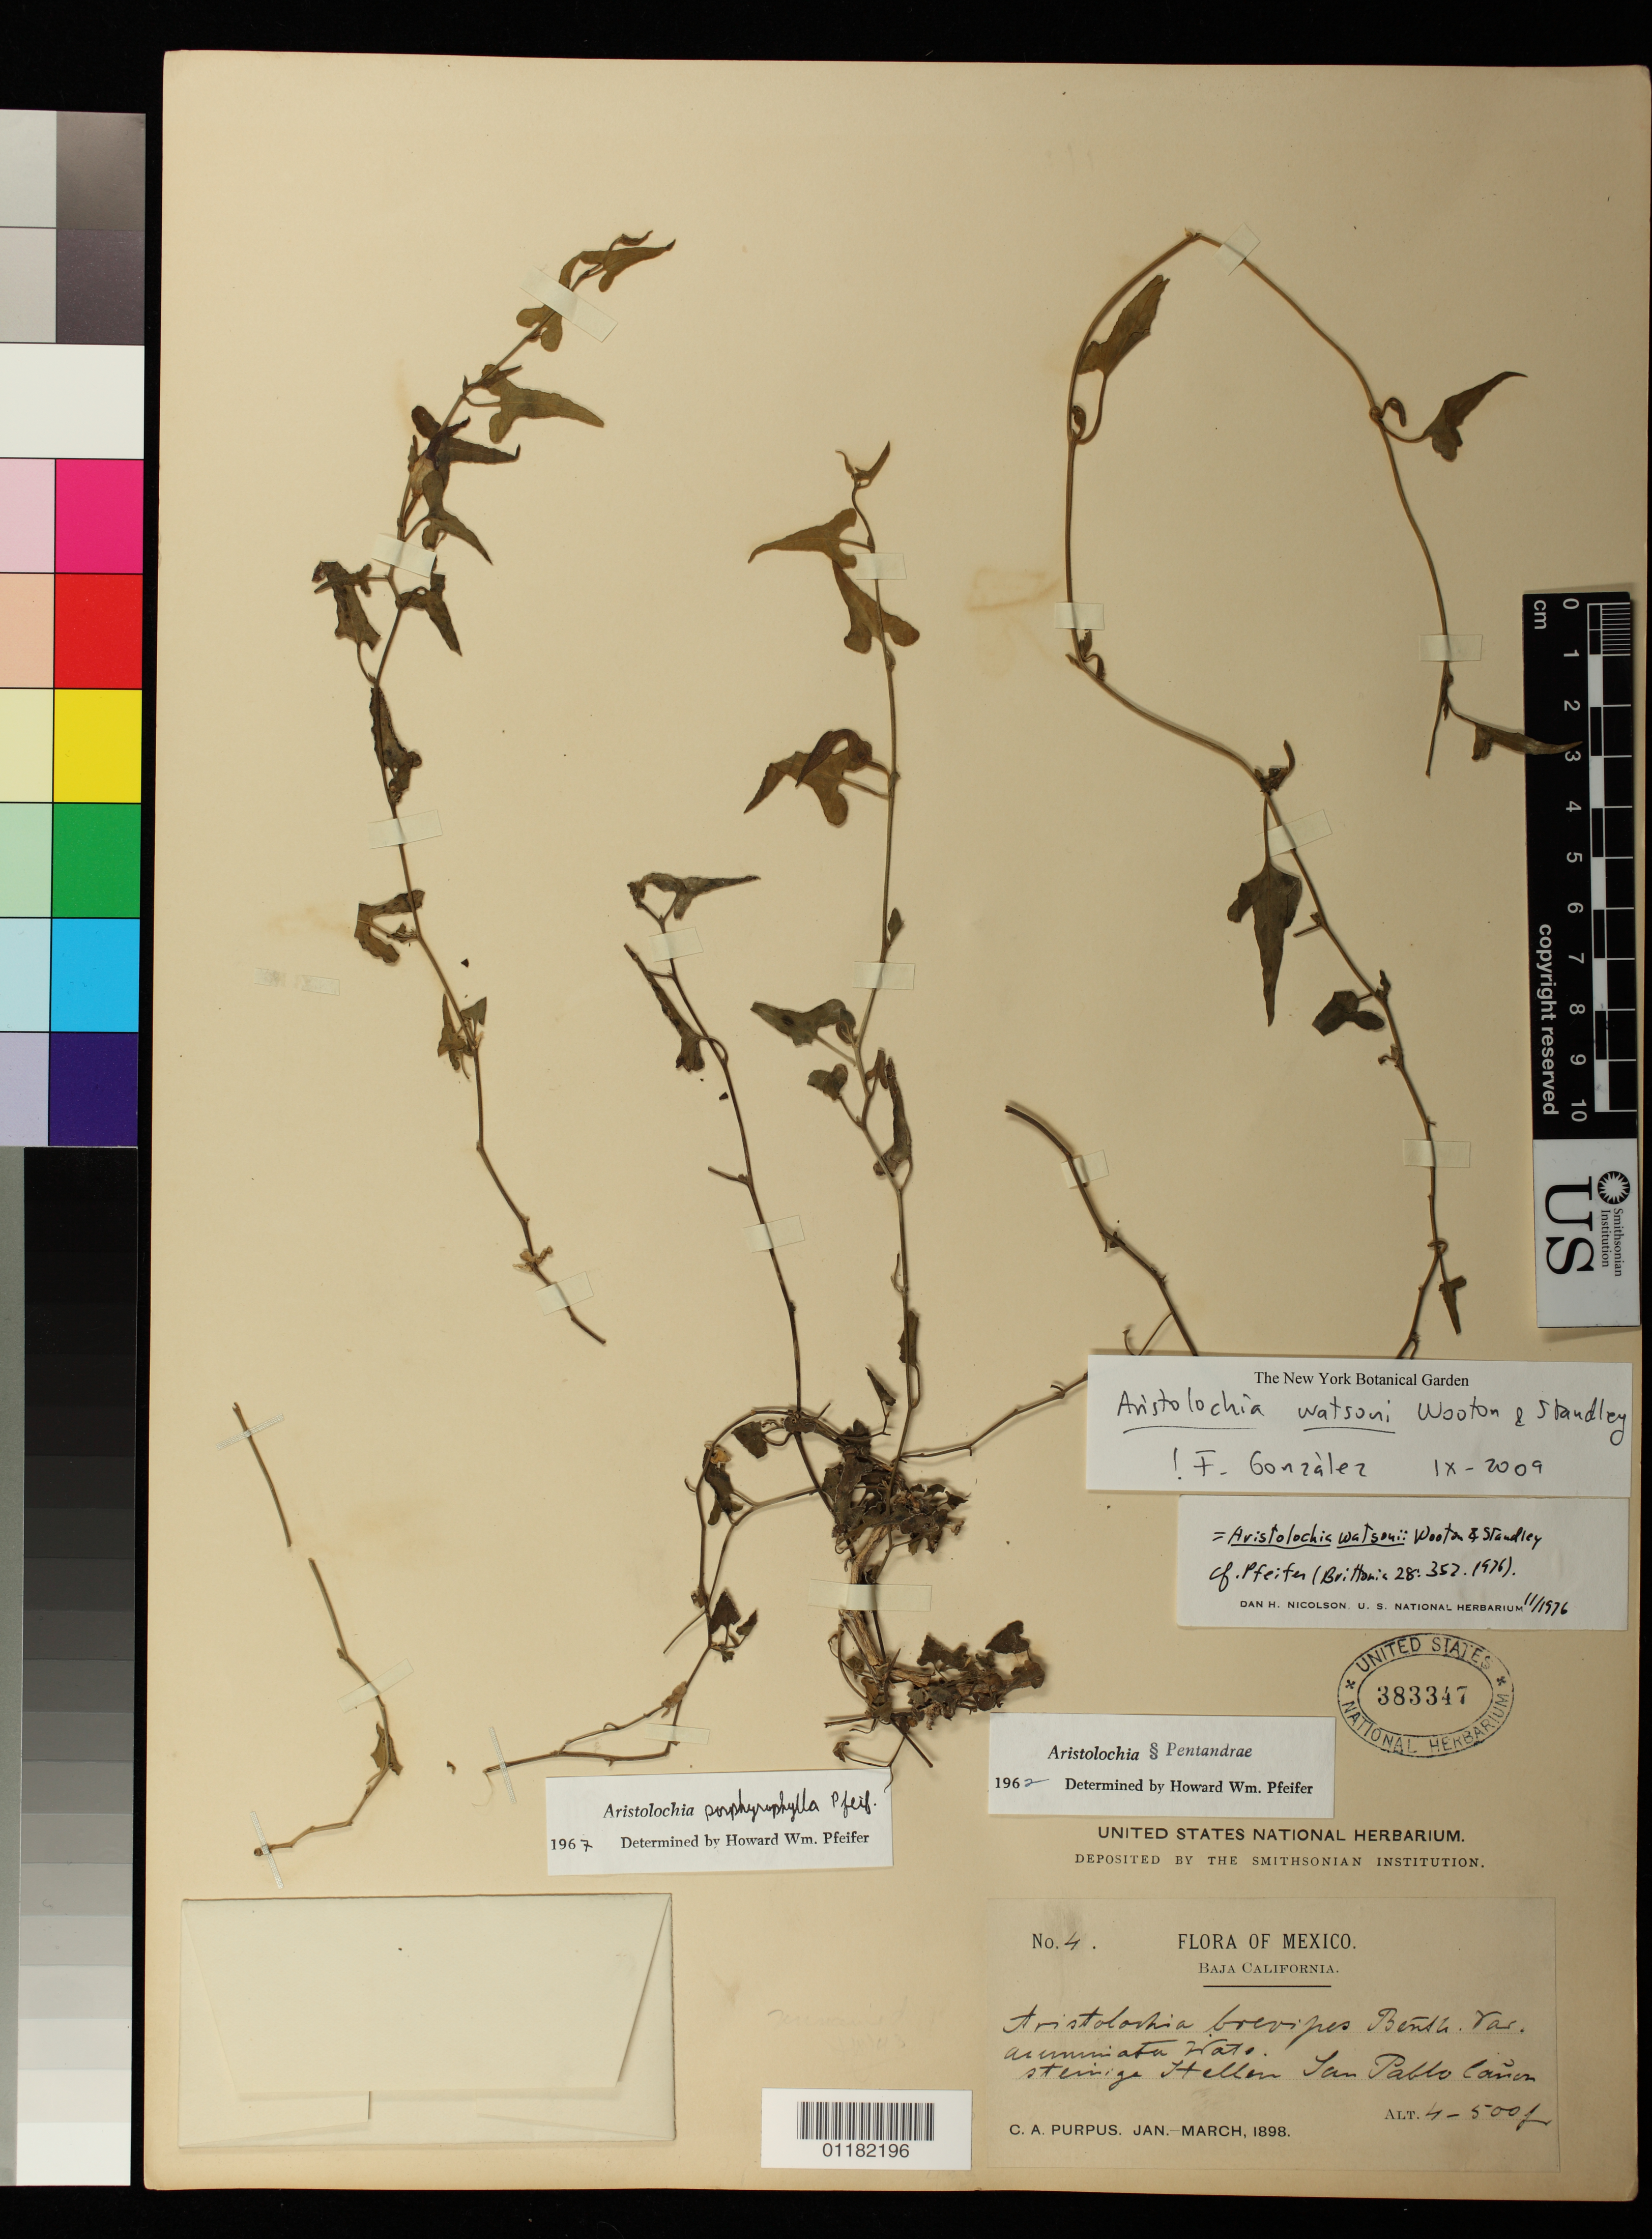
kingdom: Plantae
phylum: Tracheophyta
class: Magnoliopsida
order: Piperales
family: Aristolochiaceae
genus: Aristolochia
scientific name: Aristolochia watsonii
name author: Wooton & Standl.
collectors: C. A. Purpus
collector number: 4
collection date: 1898-01/1898-03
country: Mexico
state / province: Baja California Sur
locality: San Pablo Cañon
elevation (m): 1372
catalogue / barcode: US 383347